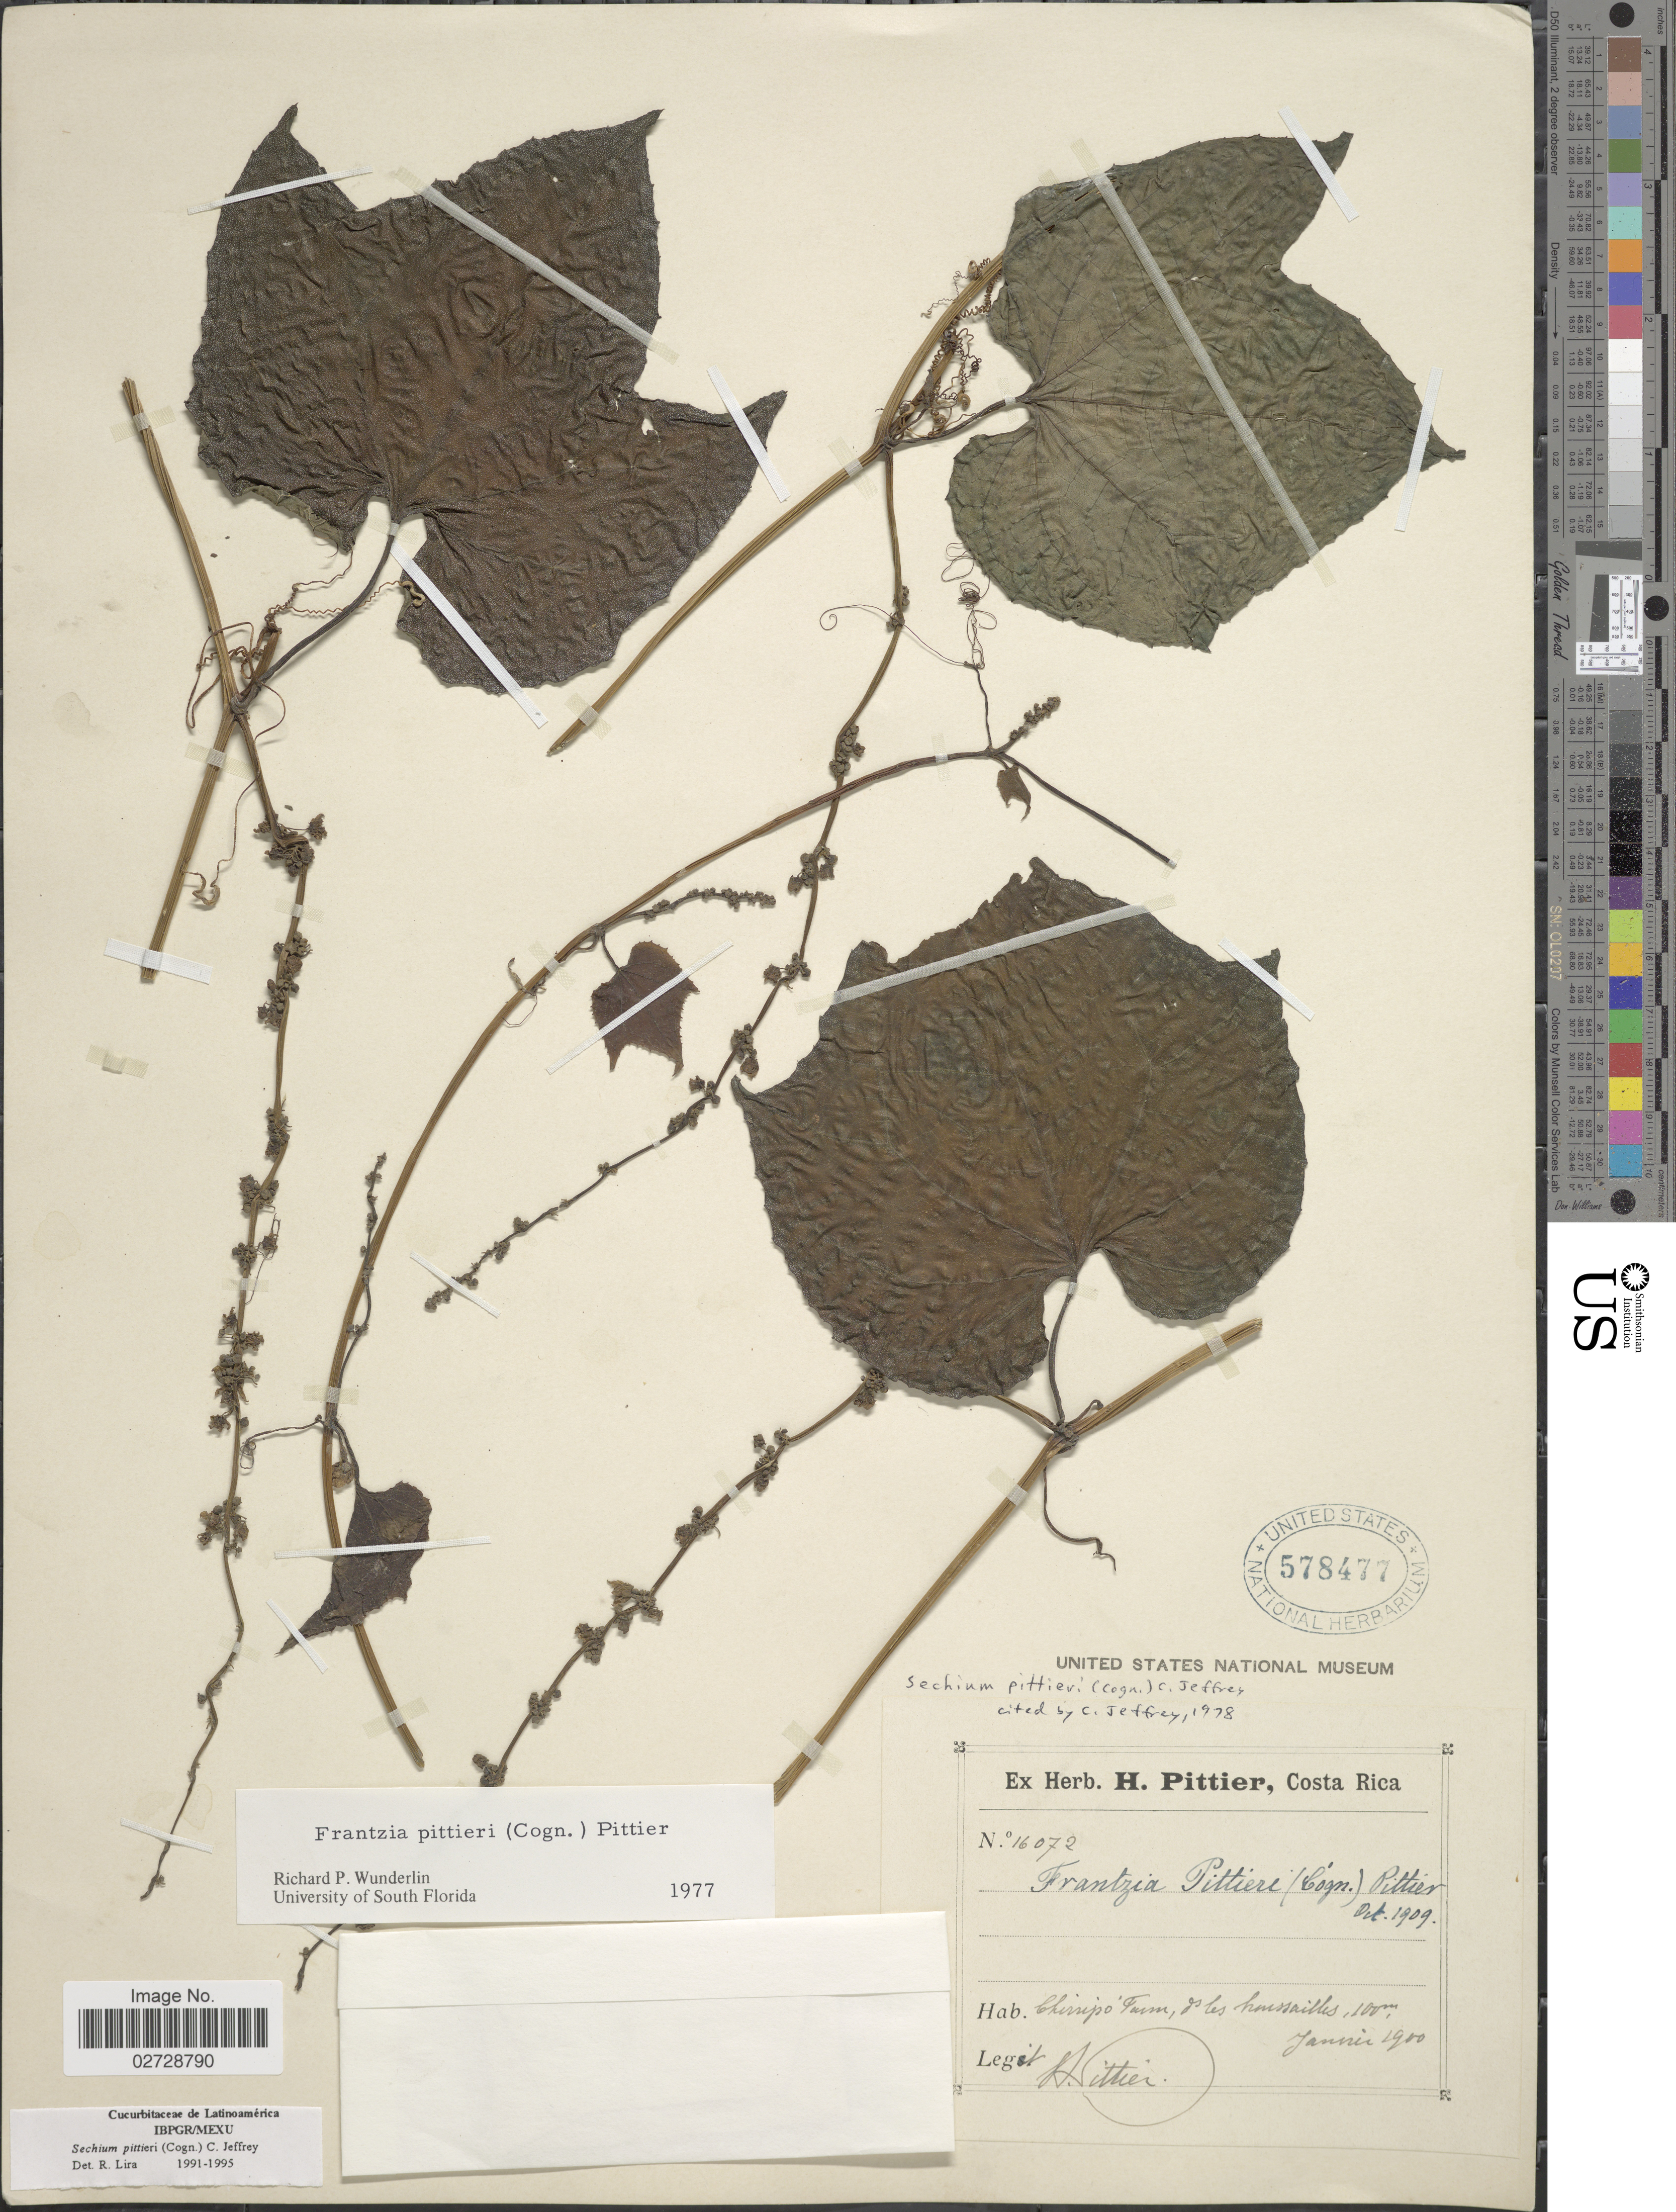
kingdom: Plantae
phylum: Tracheophyta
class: Magnoliopsida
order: Cucurbitales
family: Cucurbitaceae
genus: Sechium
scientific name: Sechium pittieri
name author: (Cogn.) C. Jeffrey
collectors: H. F. Pittier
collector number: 16072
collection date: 1900-01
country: Costa Rica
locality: Chirripo Farm, d les huissailles.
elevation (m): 100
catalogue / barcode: US 578477